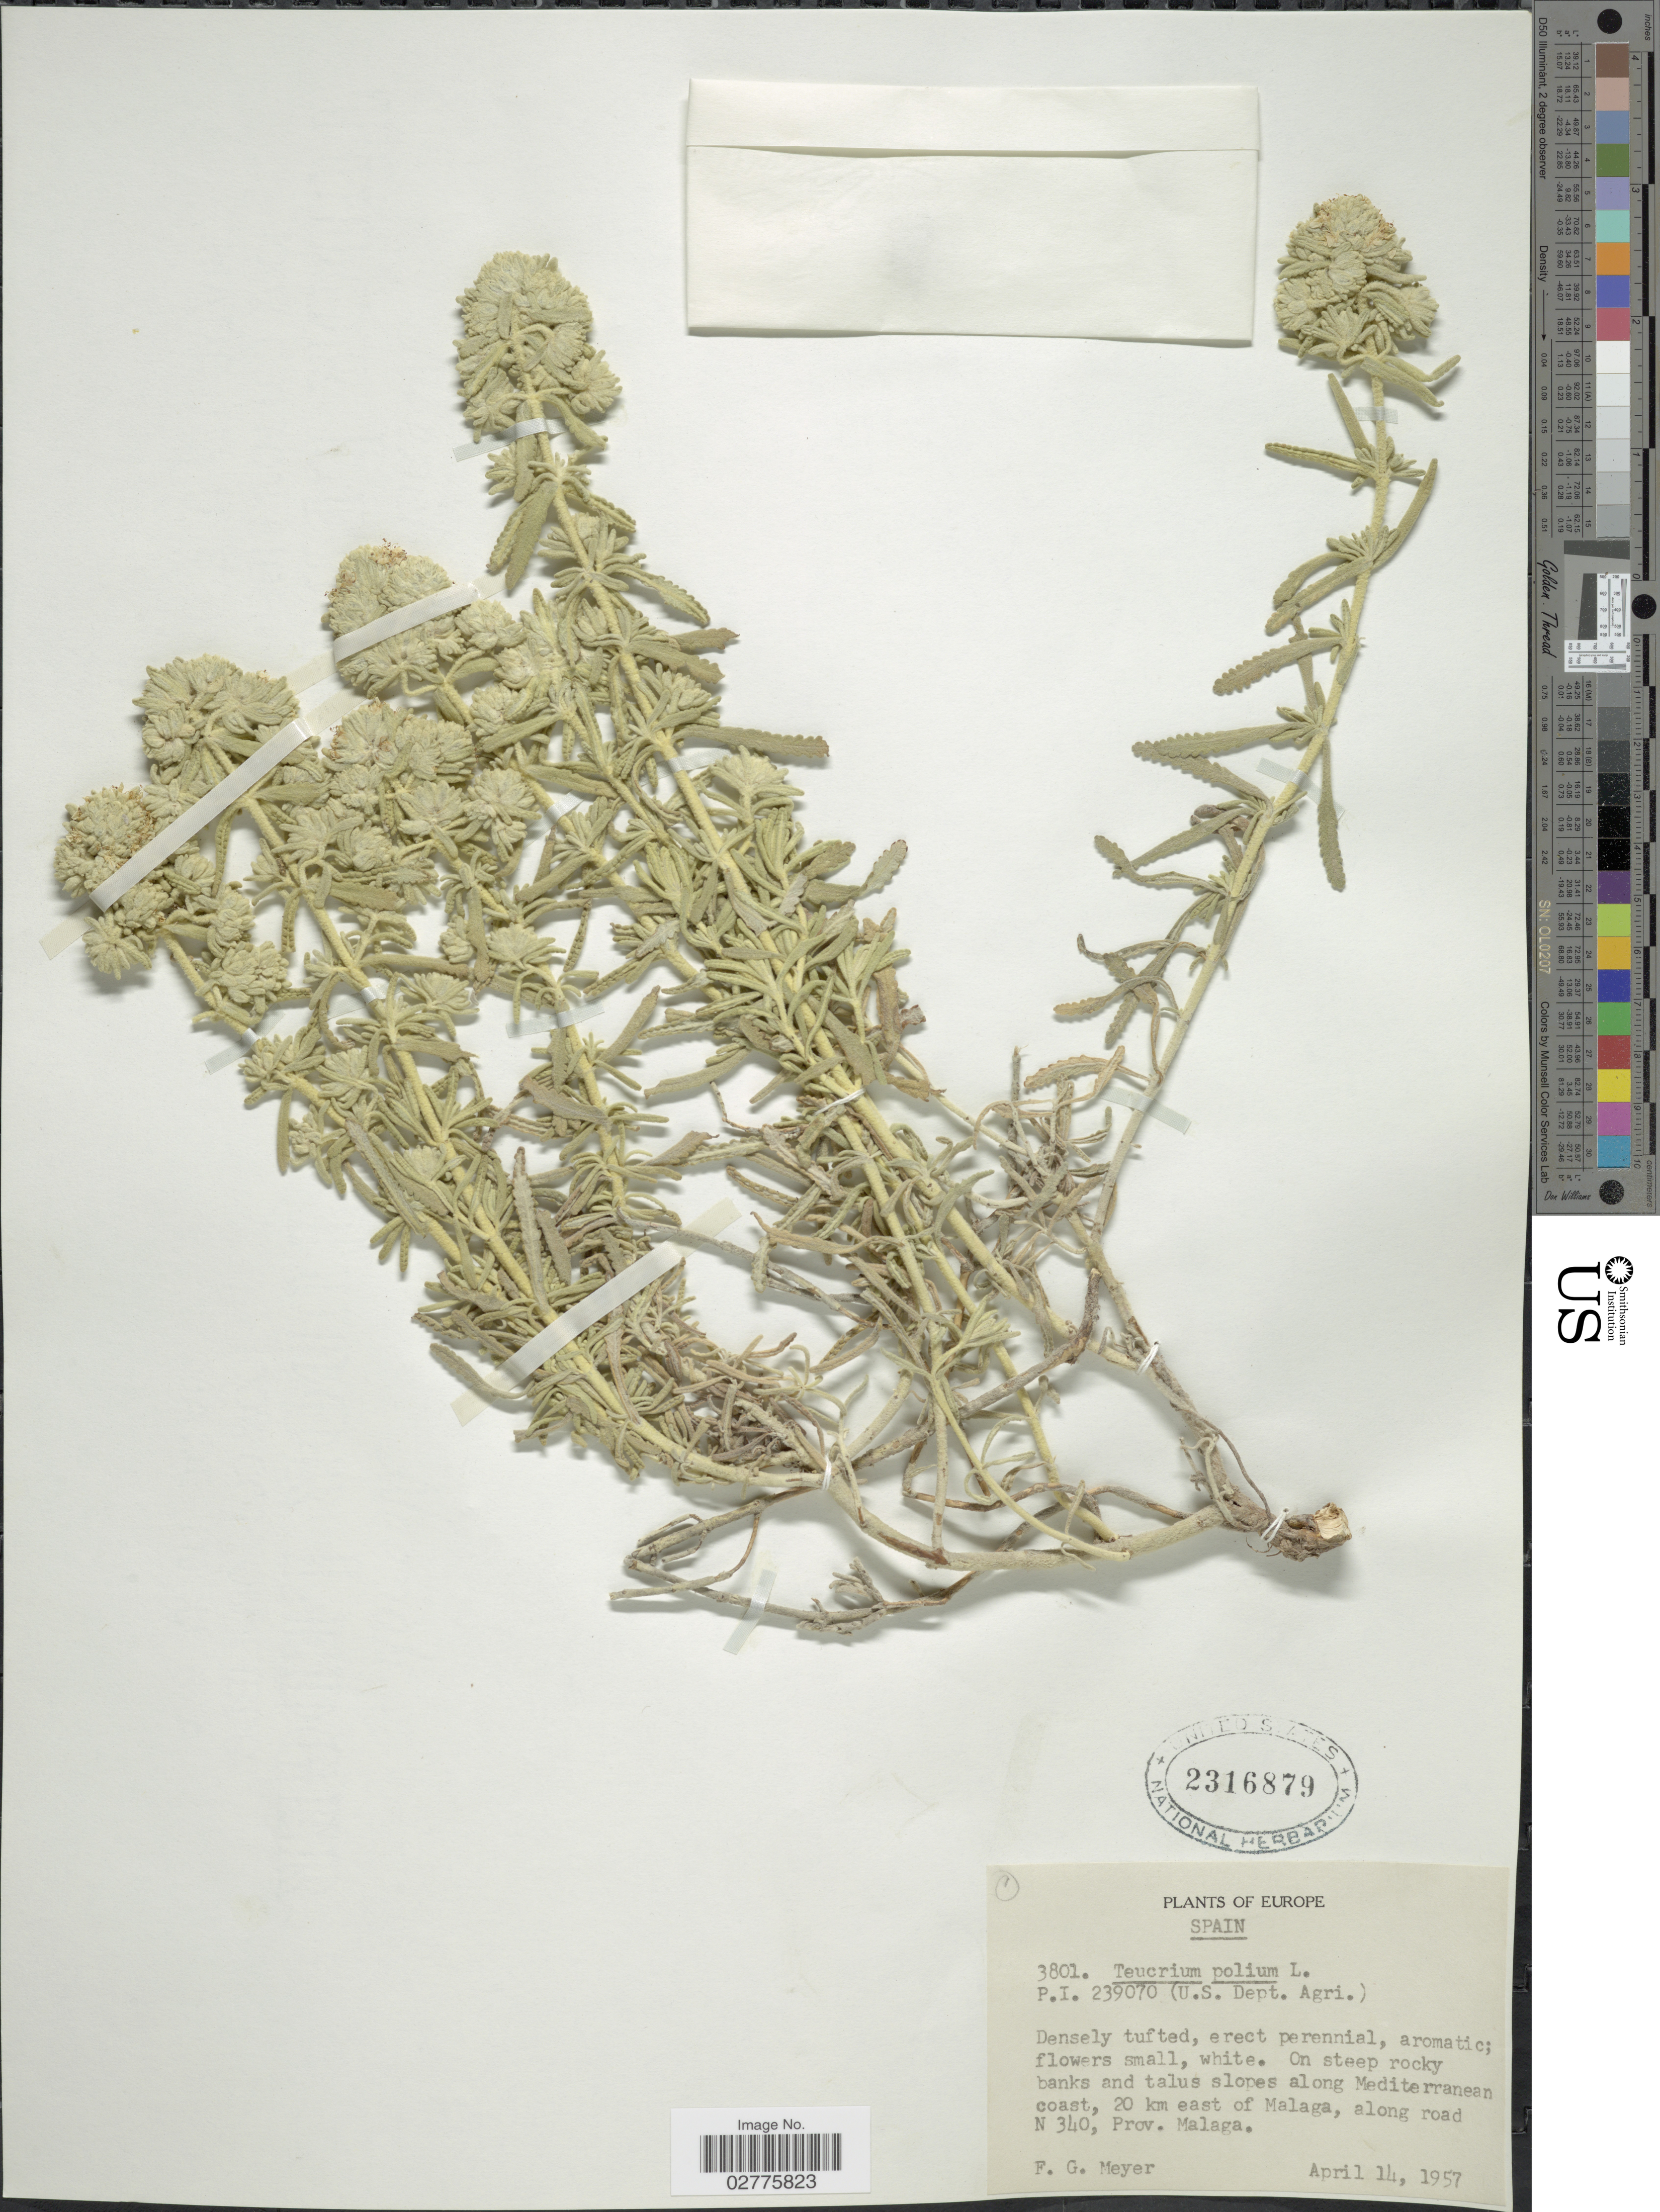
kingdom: Plantae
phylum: Tracheophyta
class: Magnoliopsida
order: Lamiales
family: Lamiaceae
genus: Teucrium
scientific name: Teucrium polium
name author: L.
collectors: F. G. Meyer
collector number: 3801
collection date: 1957-04-14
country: Spain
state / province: Andalucia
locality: Europe. On steep rocky banks and talus slopes along Mediterranean coast, 20 km east of Malaga, along road N 340, Prov. Malaga.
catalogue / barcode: US 2316879